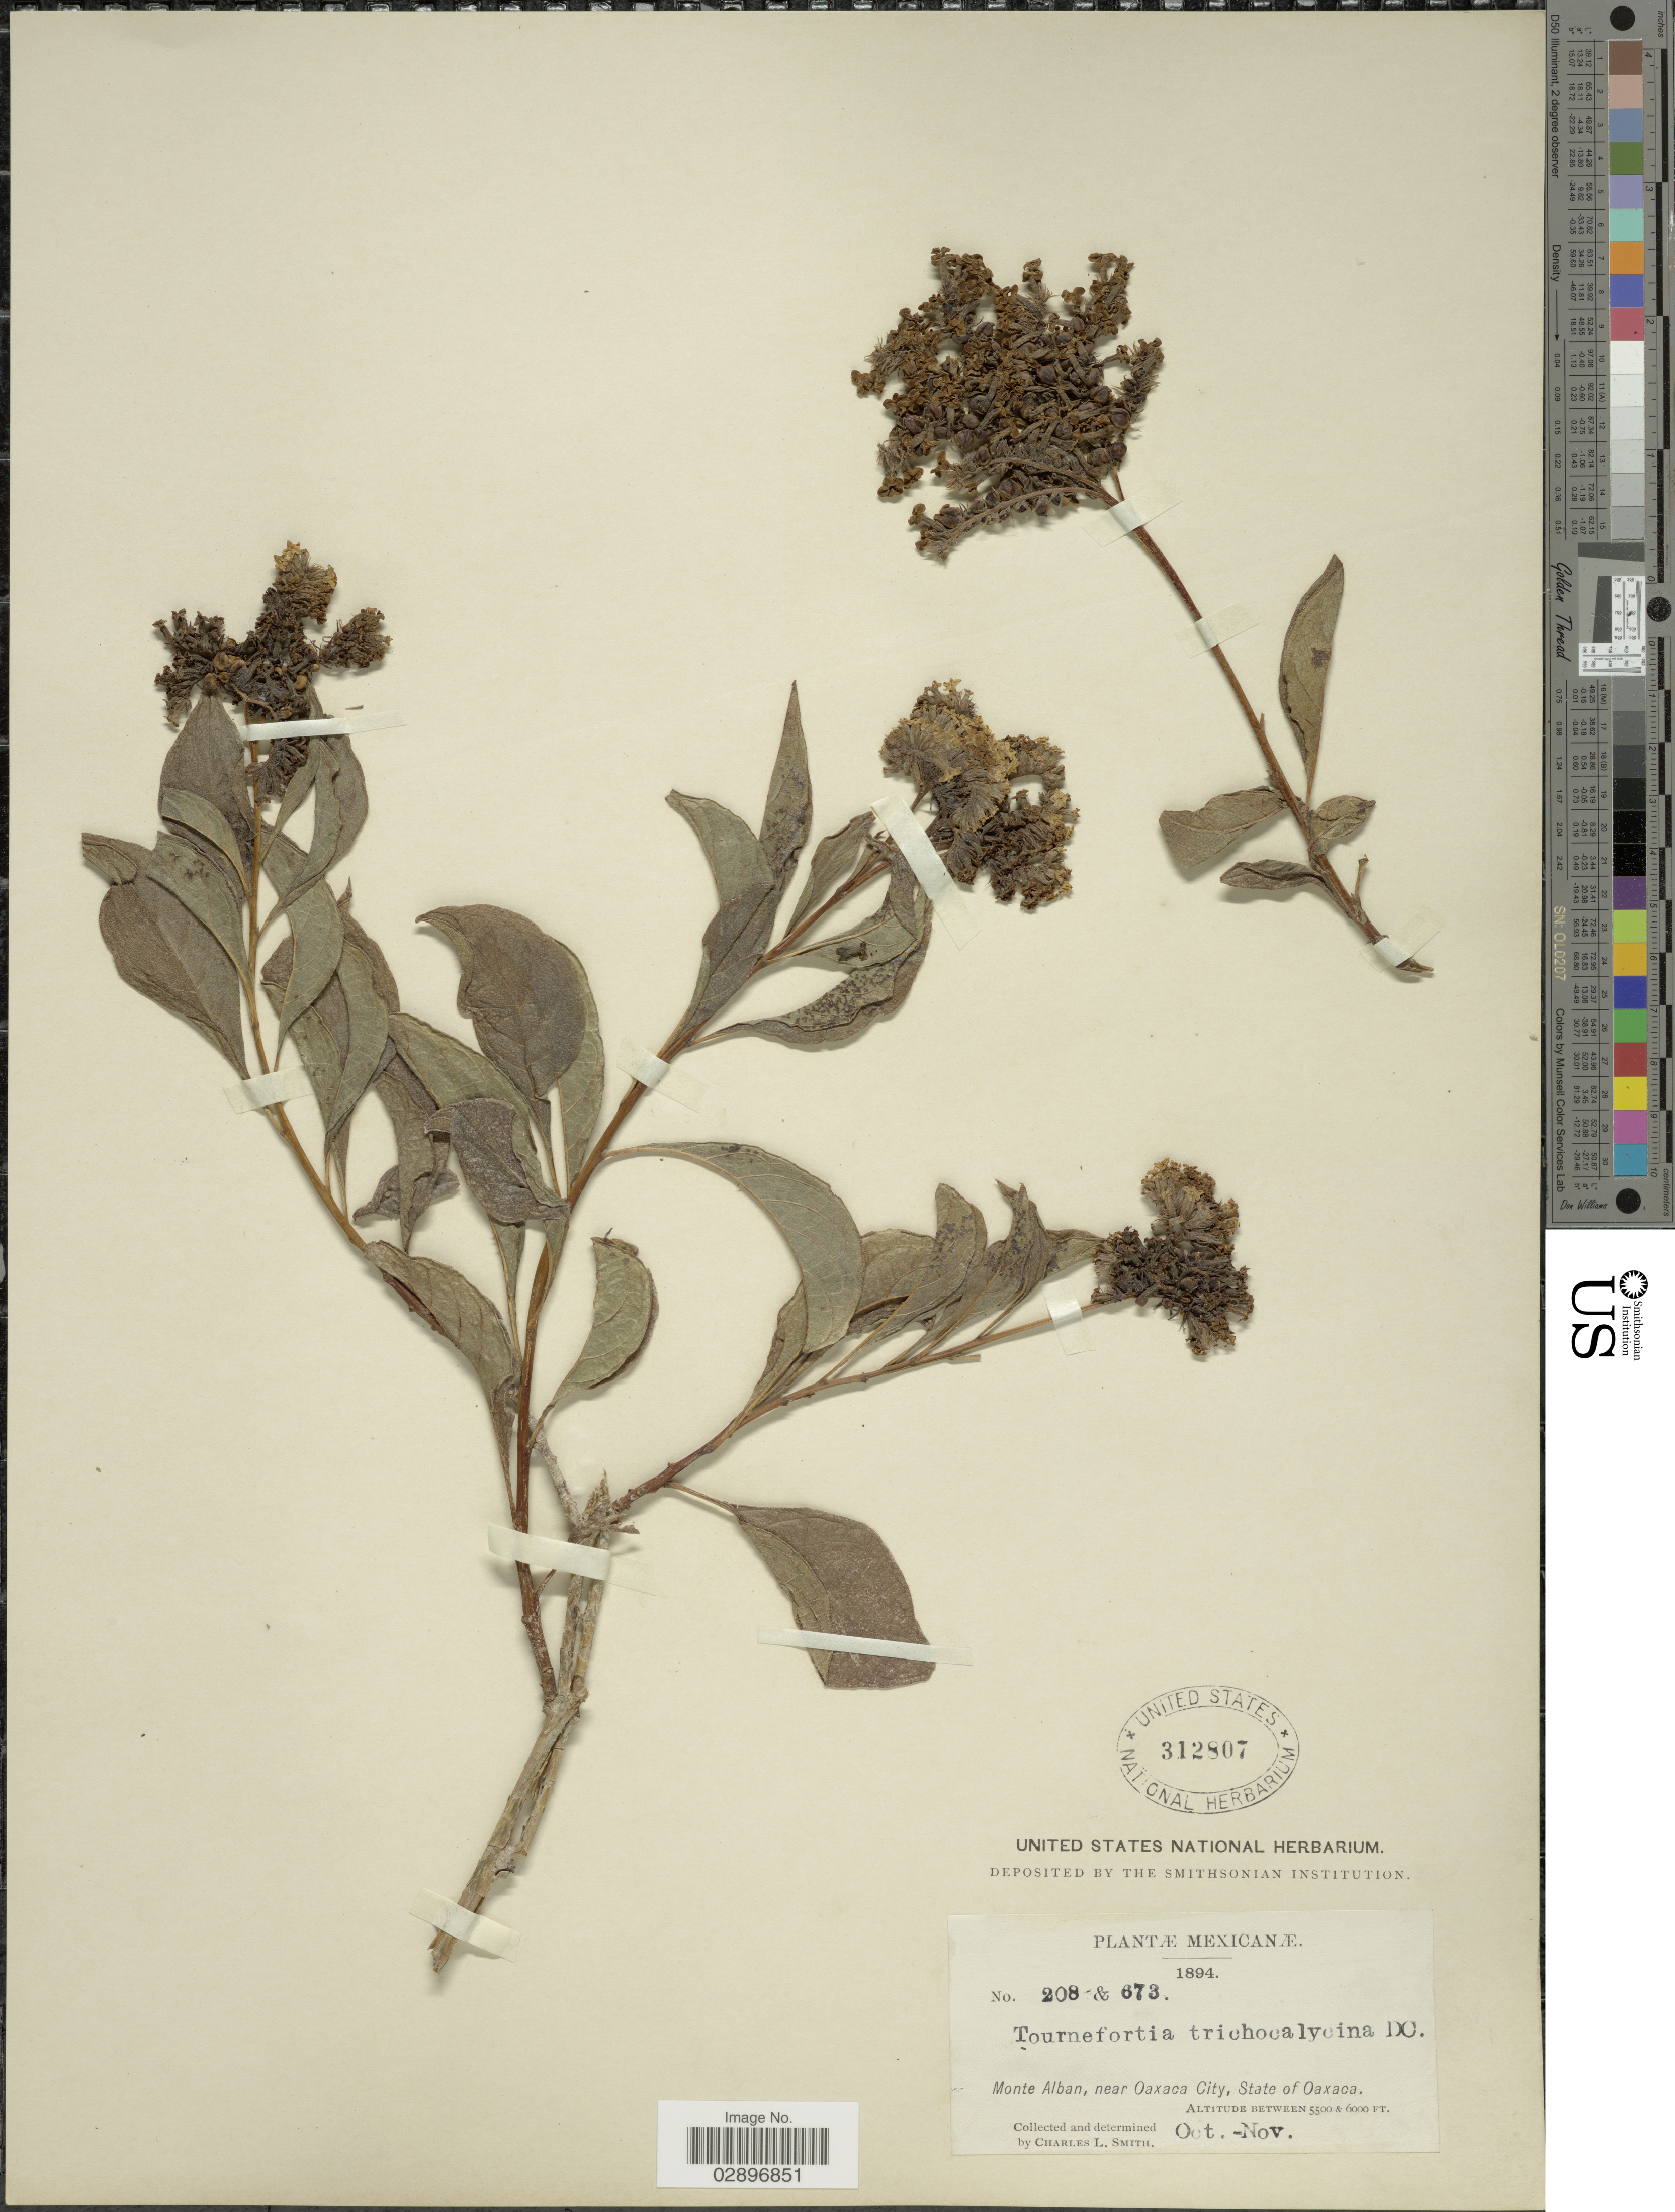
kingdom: Plantae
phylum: Tracheophyta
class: Magnoliopsida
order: Boraginales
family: Heliotropiaceae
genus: Tournefortia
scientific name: Tournefortia trichocalycina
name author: A. DC.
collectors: C. L. Smith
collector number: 208/673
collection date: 1894-10/1894-11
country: Mexico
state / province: Oaxaca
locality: Monte Alban, near Oaxaca City.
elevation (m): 1676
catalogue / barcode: US 312807